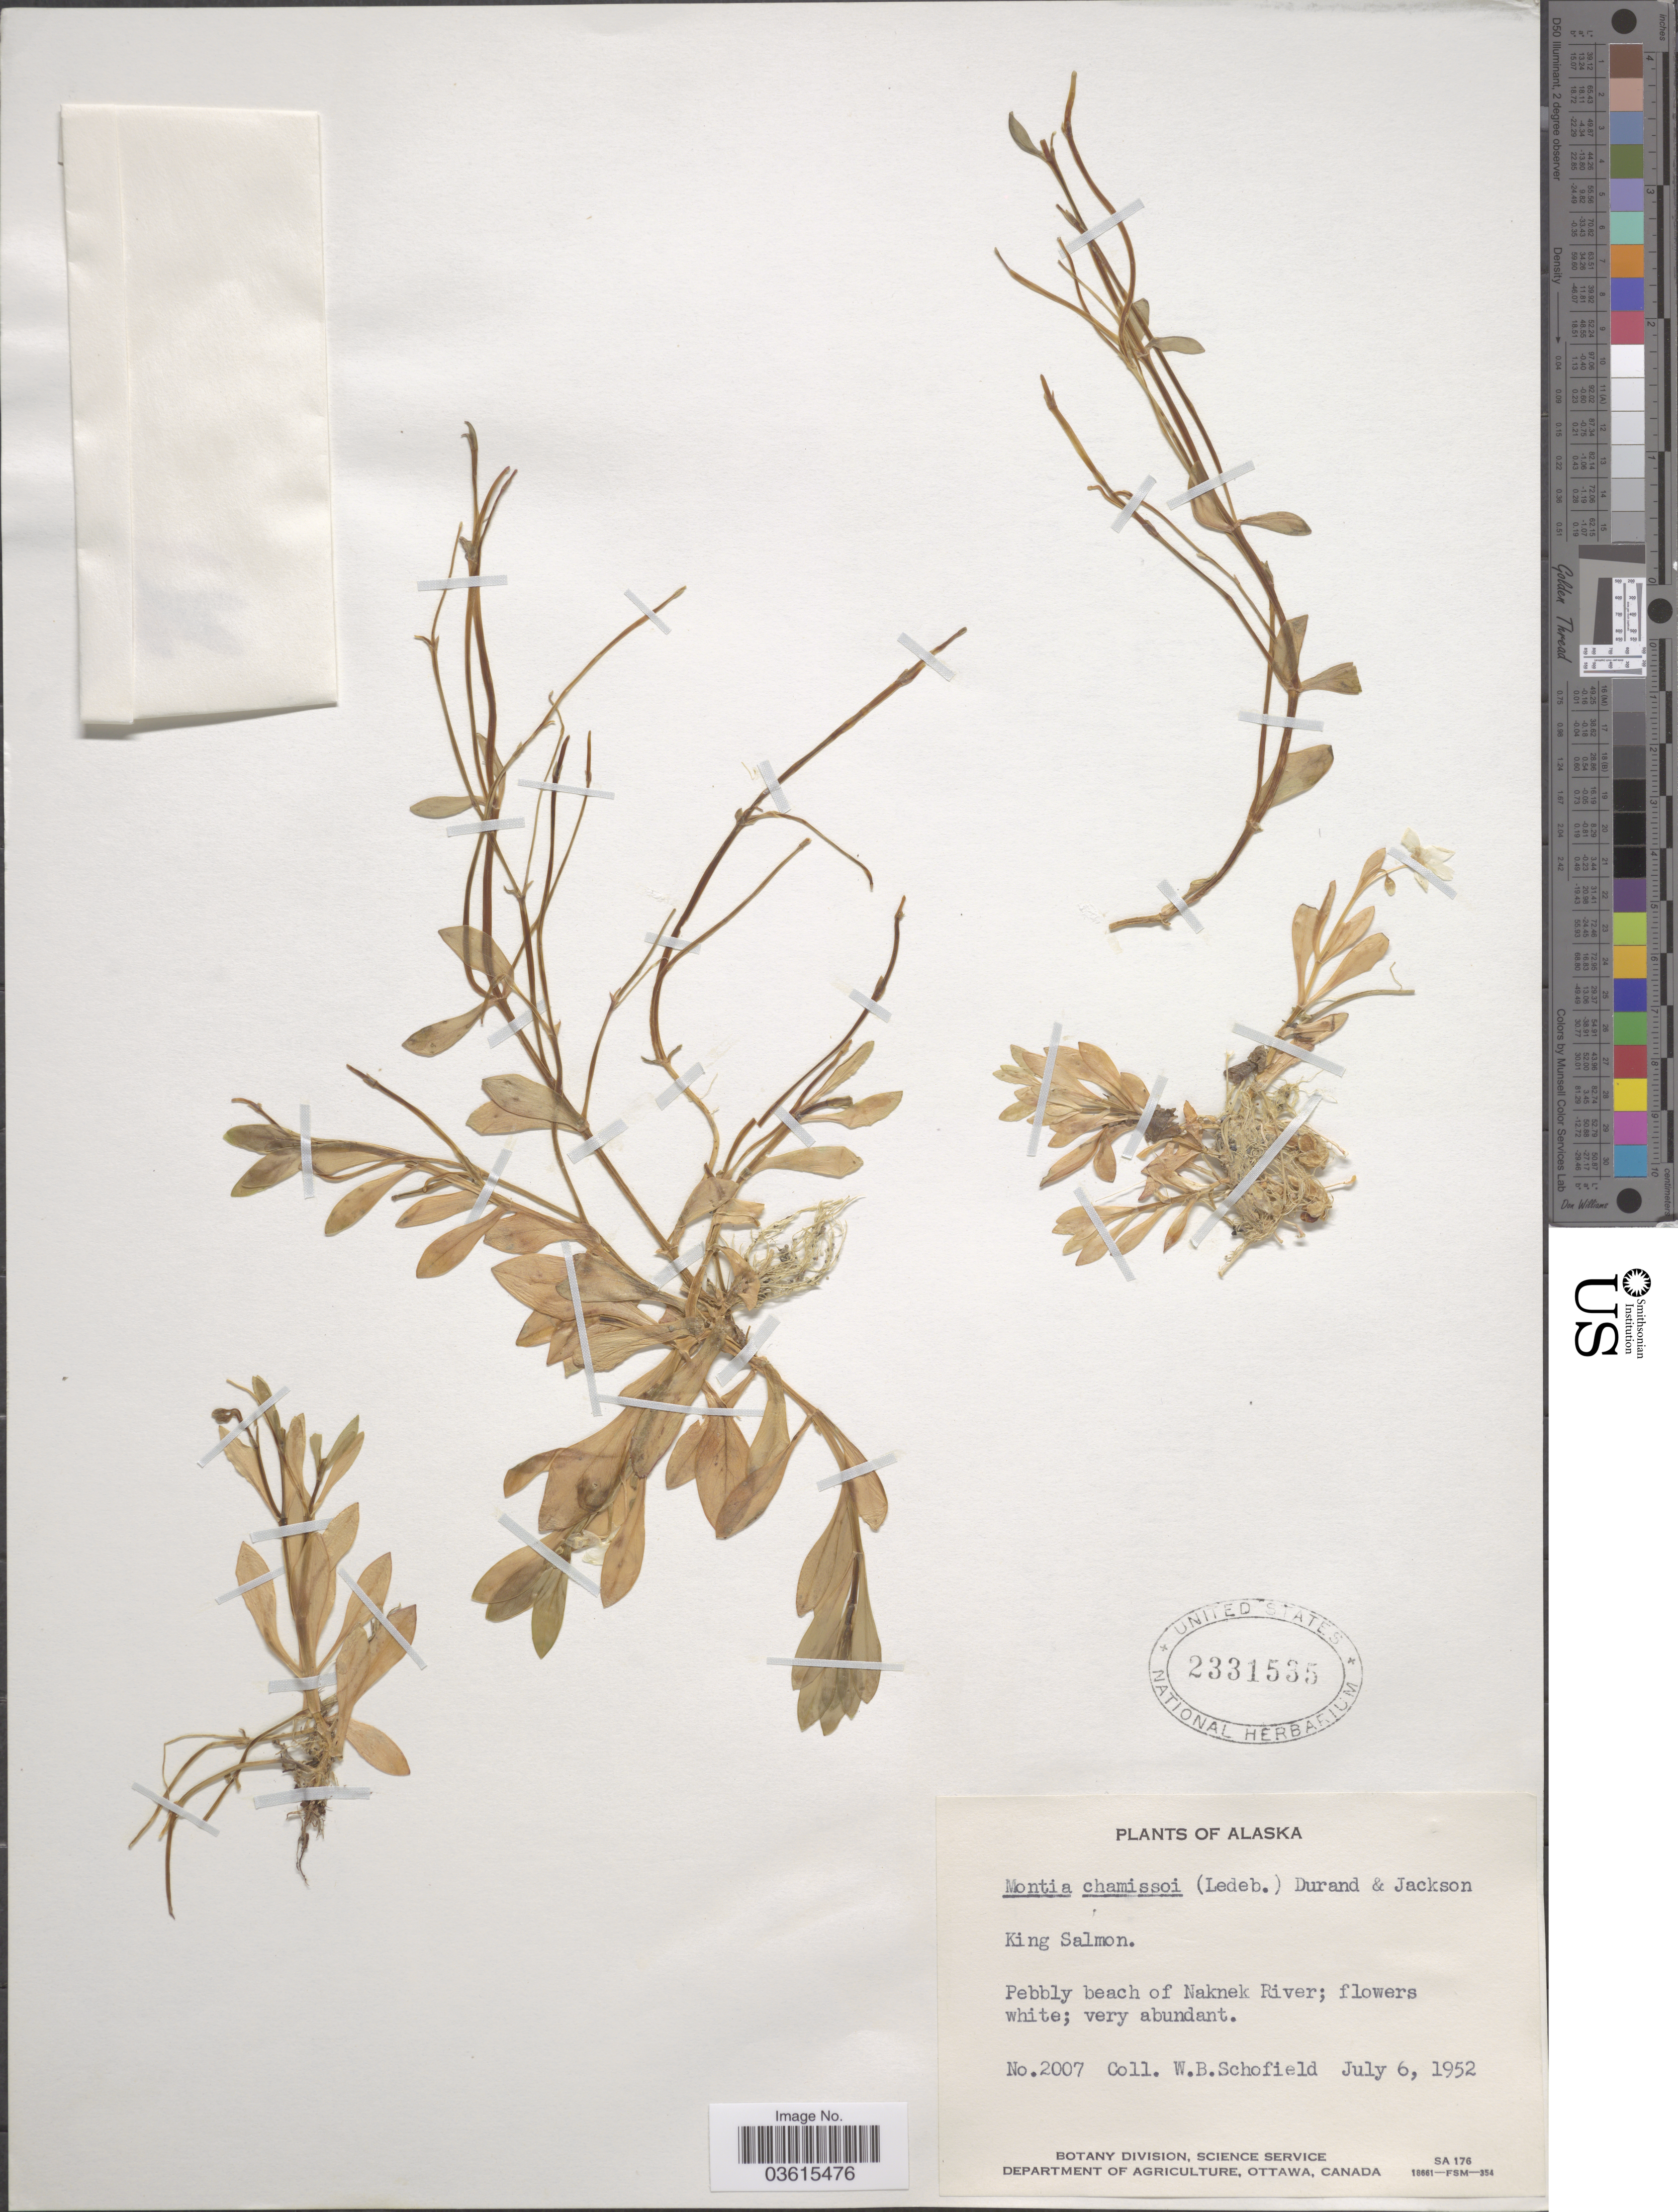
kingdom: Plantae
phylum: Tracheophyta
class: Magnoliopsida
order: Caryophyllales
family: Montiaceae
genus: Montia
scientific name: Montia chamissoi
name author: (Ledeb. ex Spreng.) Greene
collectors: W. Schofield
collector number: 2007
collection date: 1952-07-06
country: United States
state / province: Alaska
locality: King Salmon. Pebbly beach of Naknek River.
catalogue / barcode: US 2331535